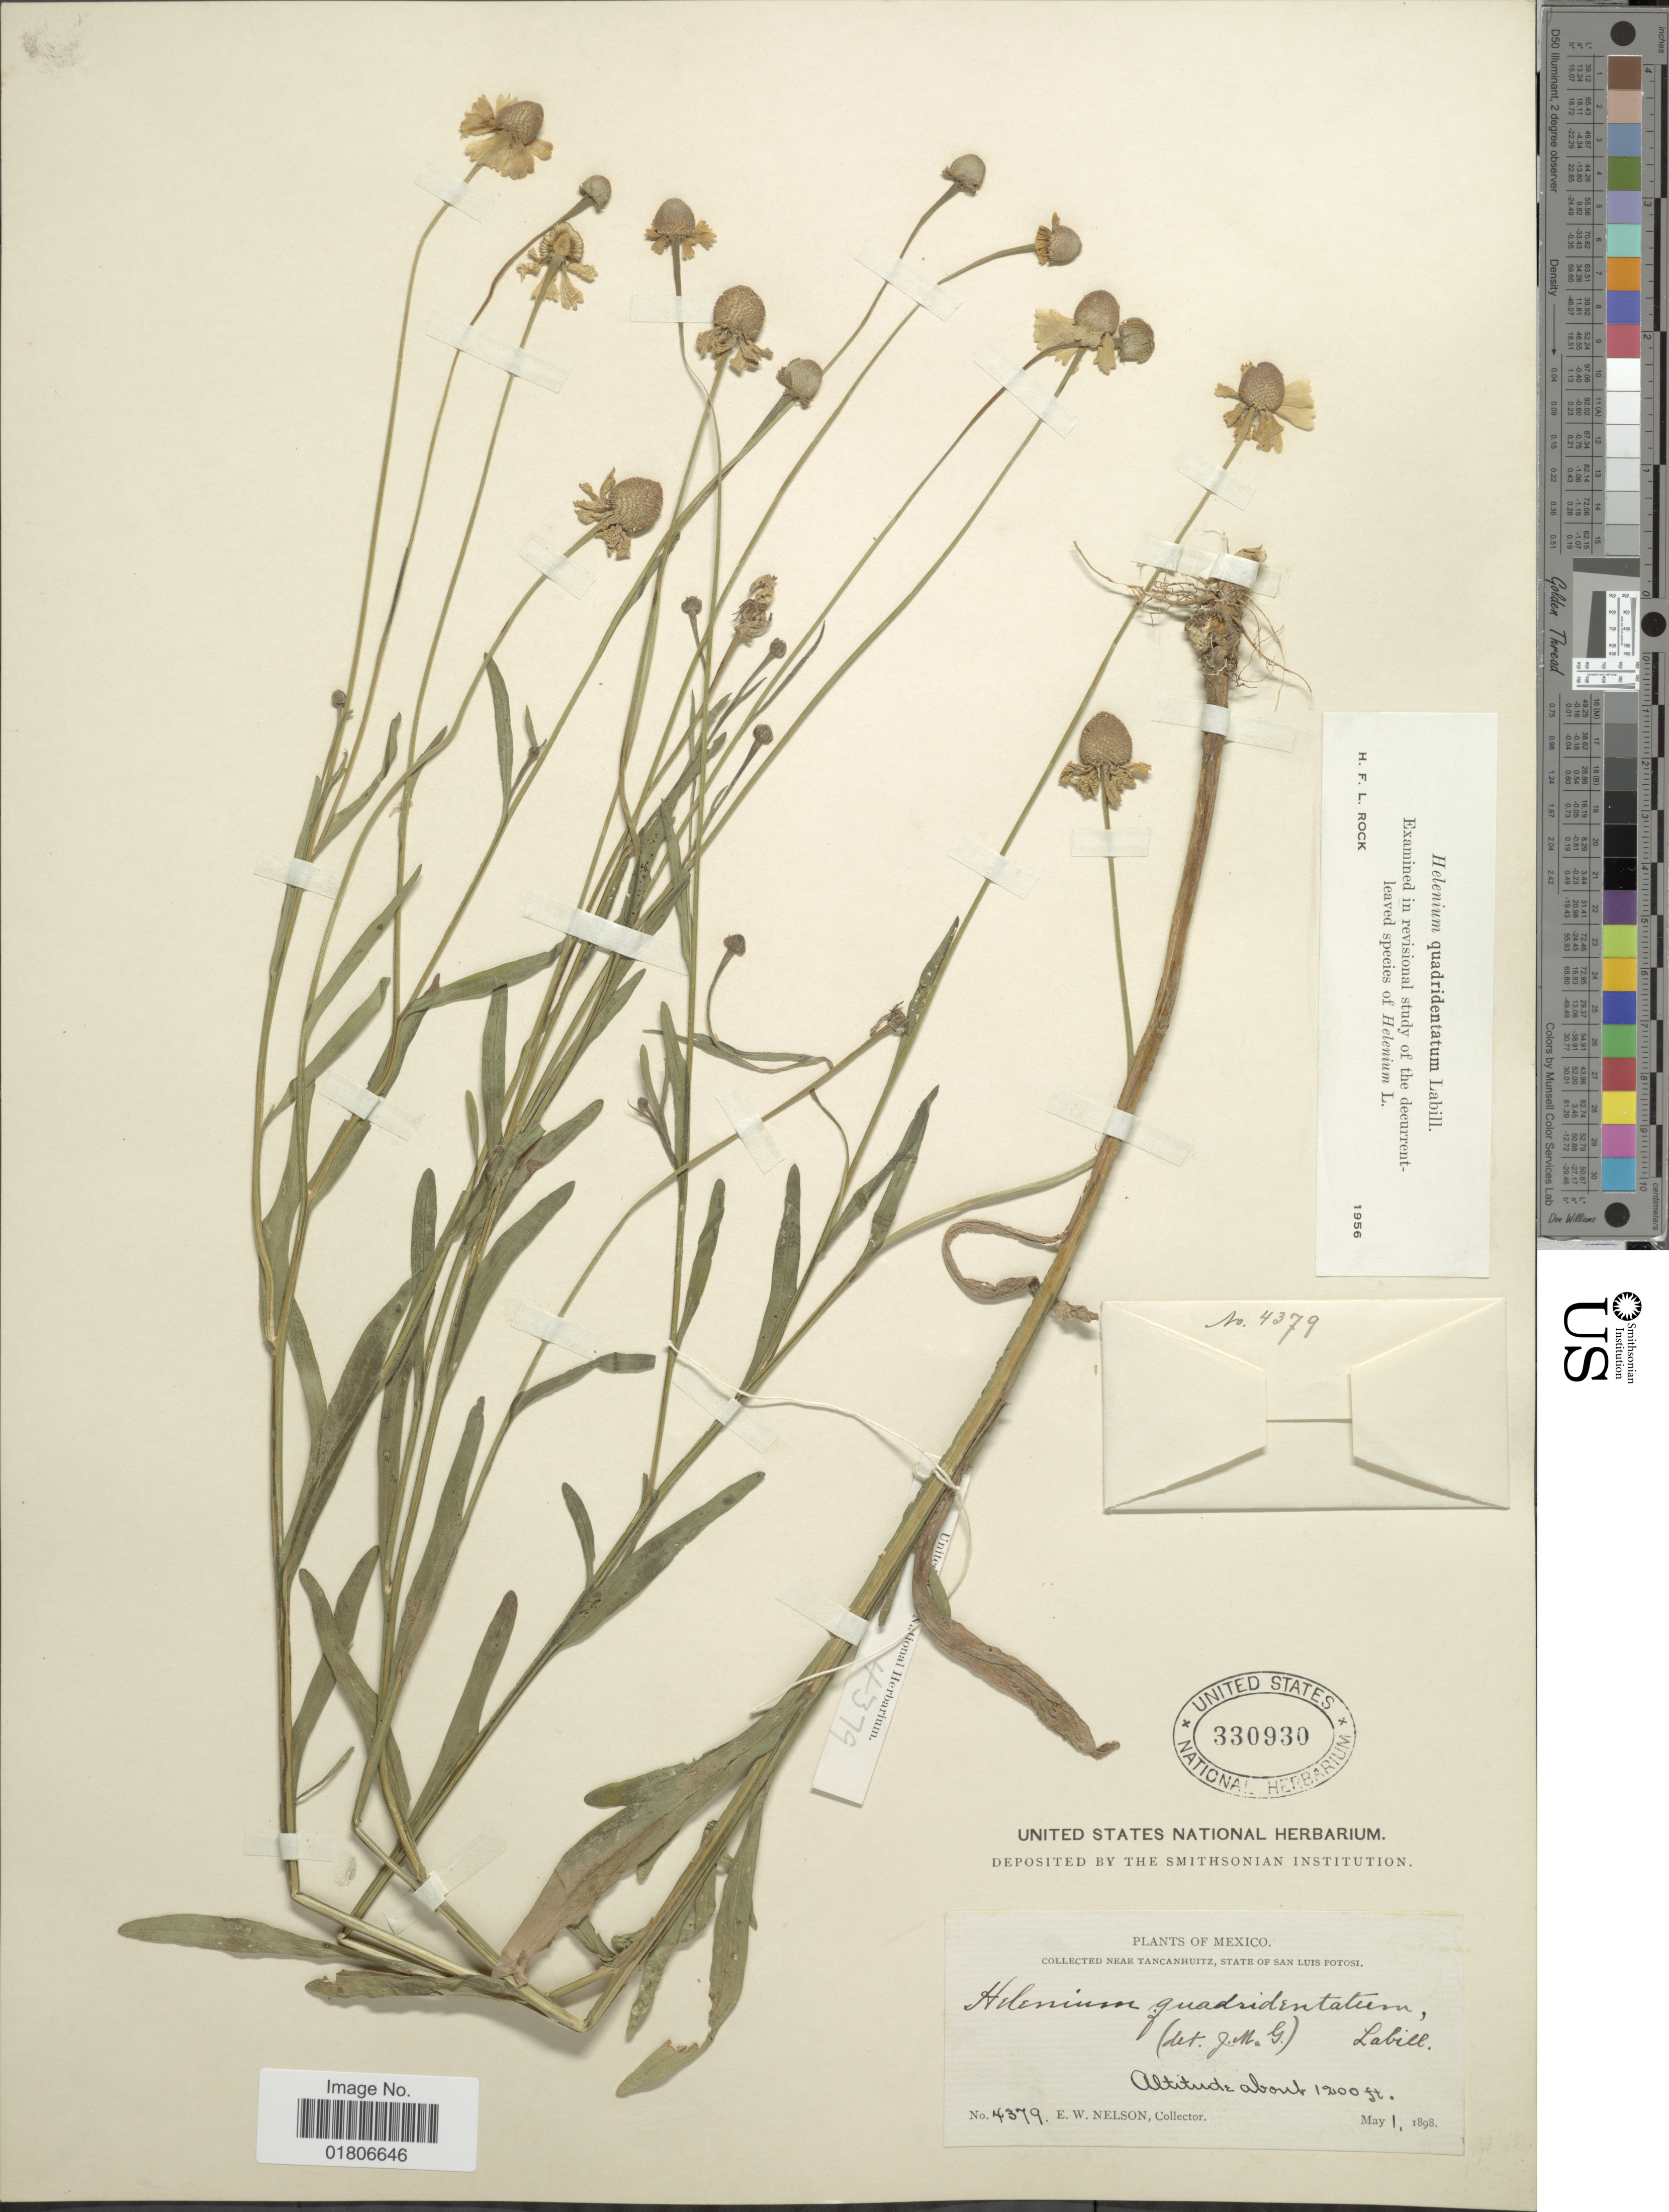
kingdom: Plantae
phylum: Tracheophyta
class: Magnoliopsida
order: Asterales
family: Asteraceae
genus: Helenium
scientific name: Helenium quadridentatum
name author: Labill.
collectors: E. W. Nelson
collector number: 4379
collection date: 1898-05-01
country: Mexico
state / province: San Luis Potosí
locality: Near Tancanhuitz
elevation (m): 366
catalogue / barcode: US 330930